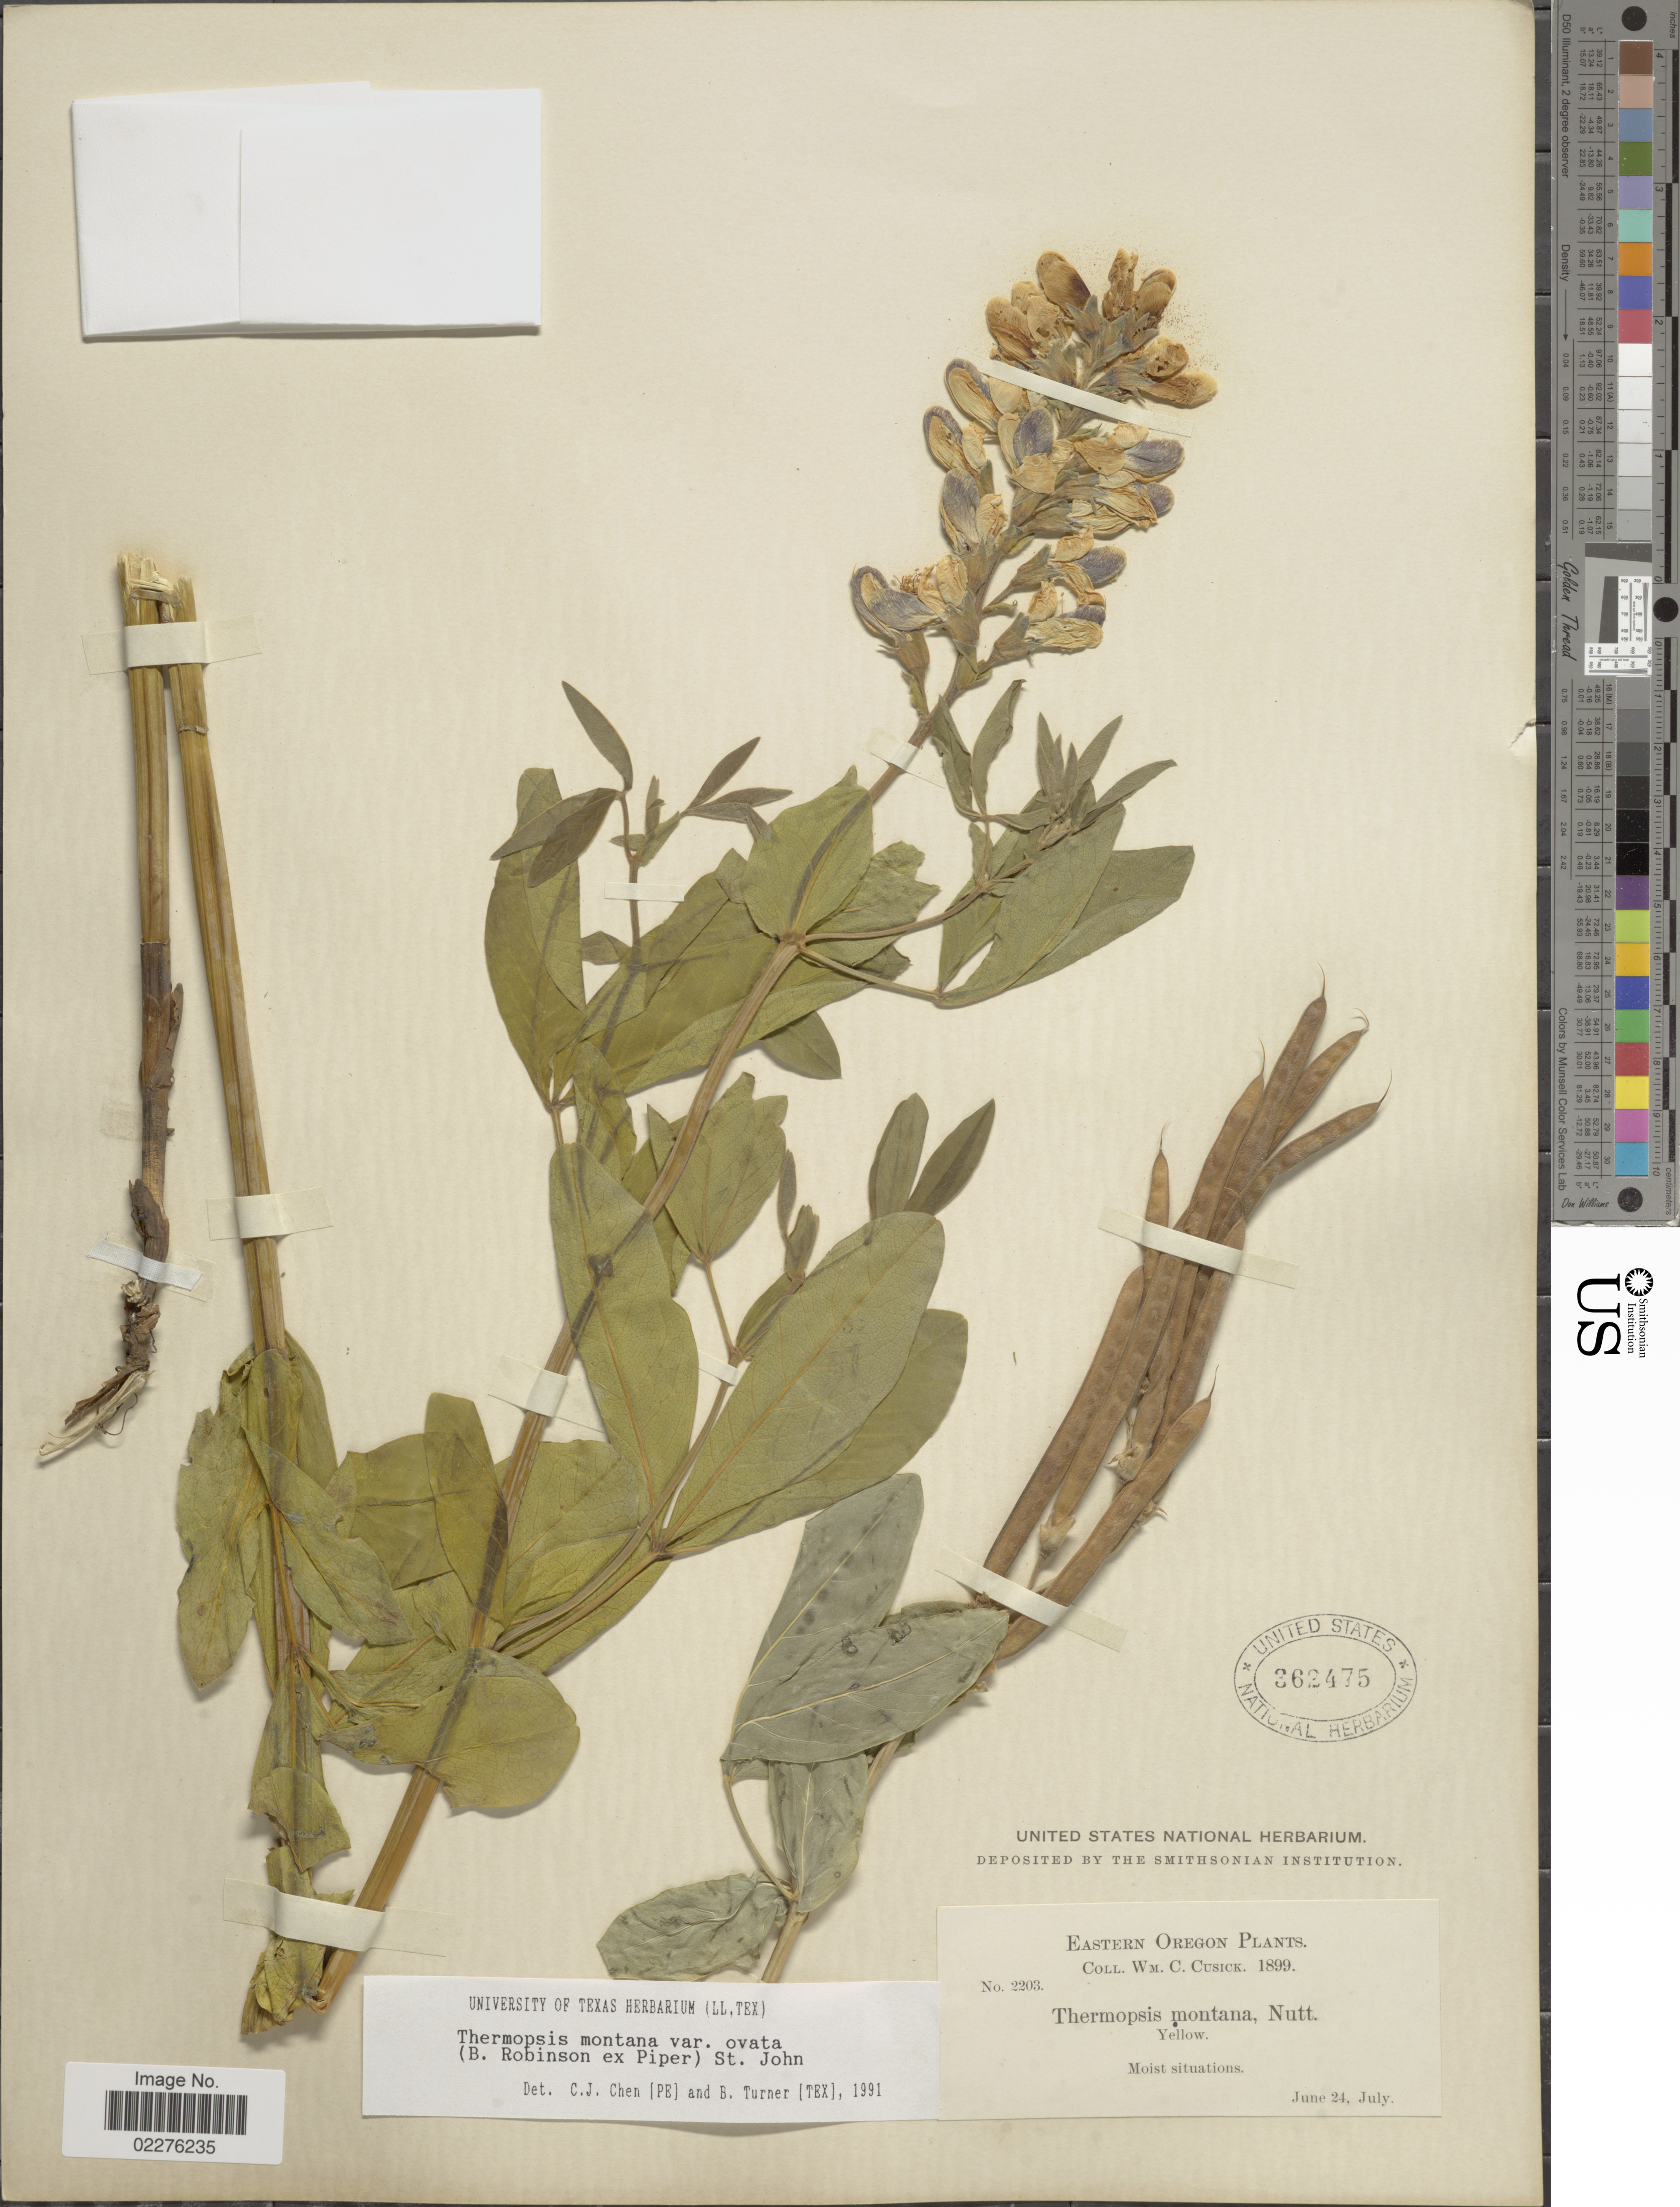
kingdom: Plantae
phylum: Tracheophyta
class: Magnoliopsida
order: Fabales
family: Fabaceae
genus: Thermopsis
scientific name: Thermopsis montana var. ovata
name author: (B.L. Rob. ex Piper) H. St. John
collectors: W. C. Cusick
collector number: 2203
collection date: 1899-07-24/1899-07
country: United States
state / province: Oregon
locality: Eastern Oregon, Moist situations, Yellow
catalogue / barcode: US 362475